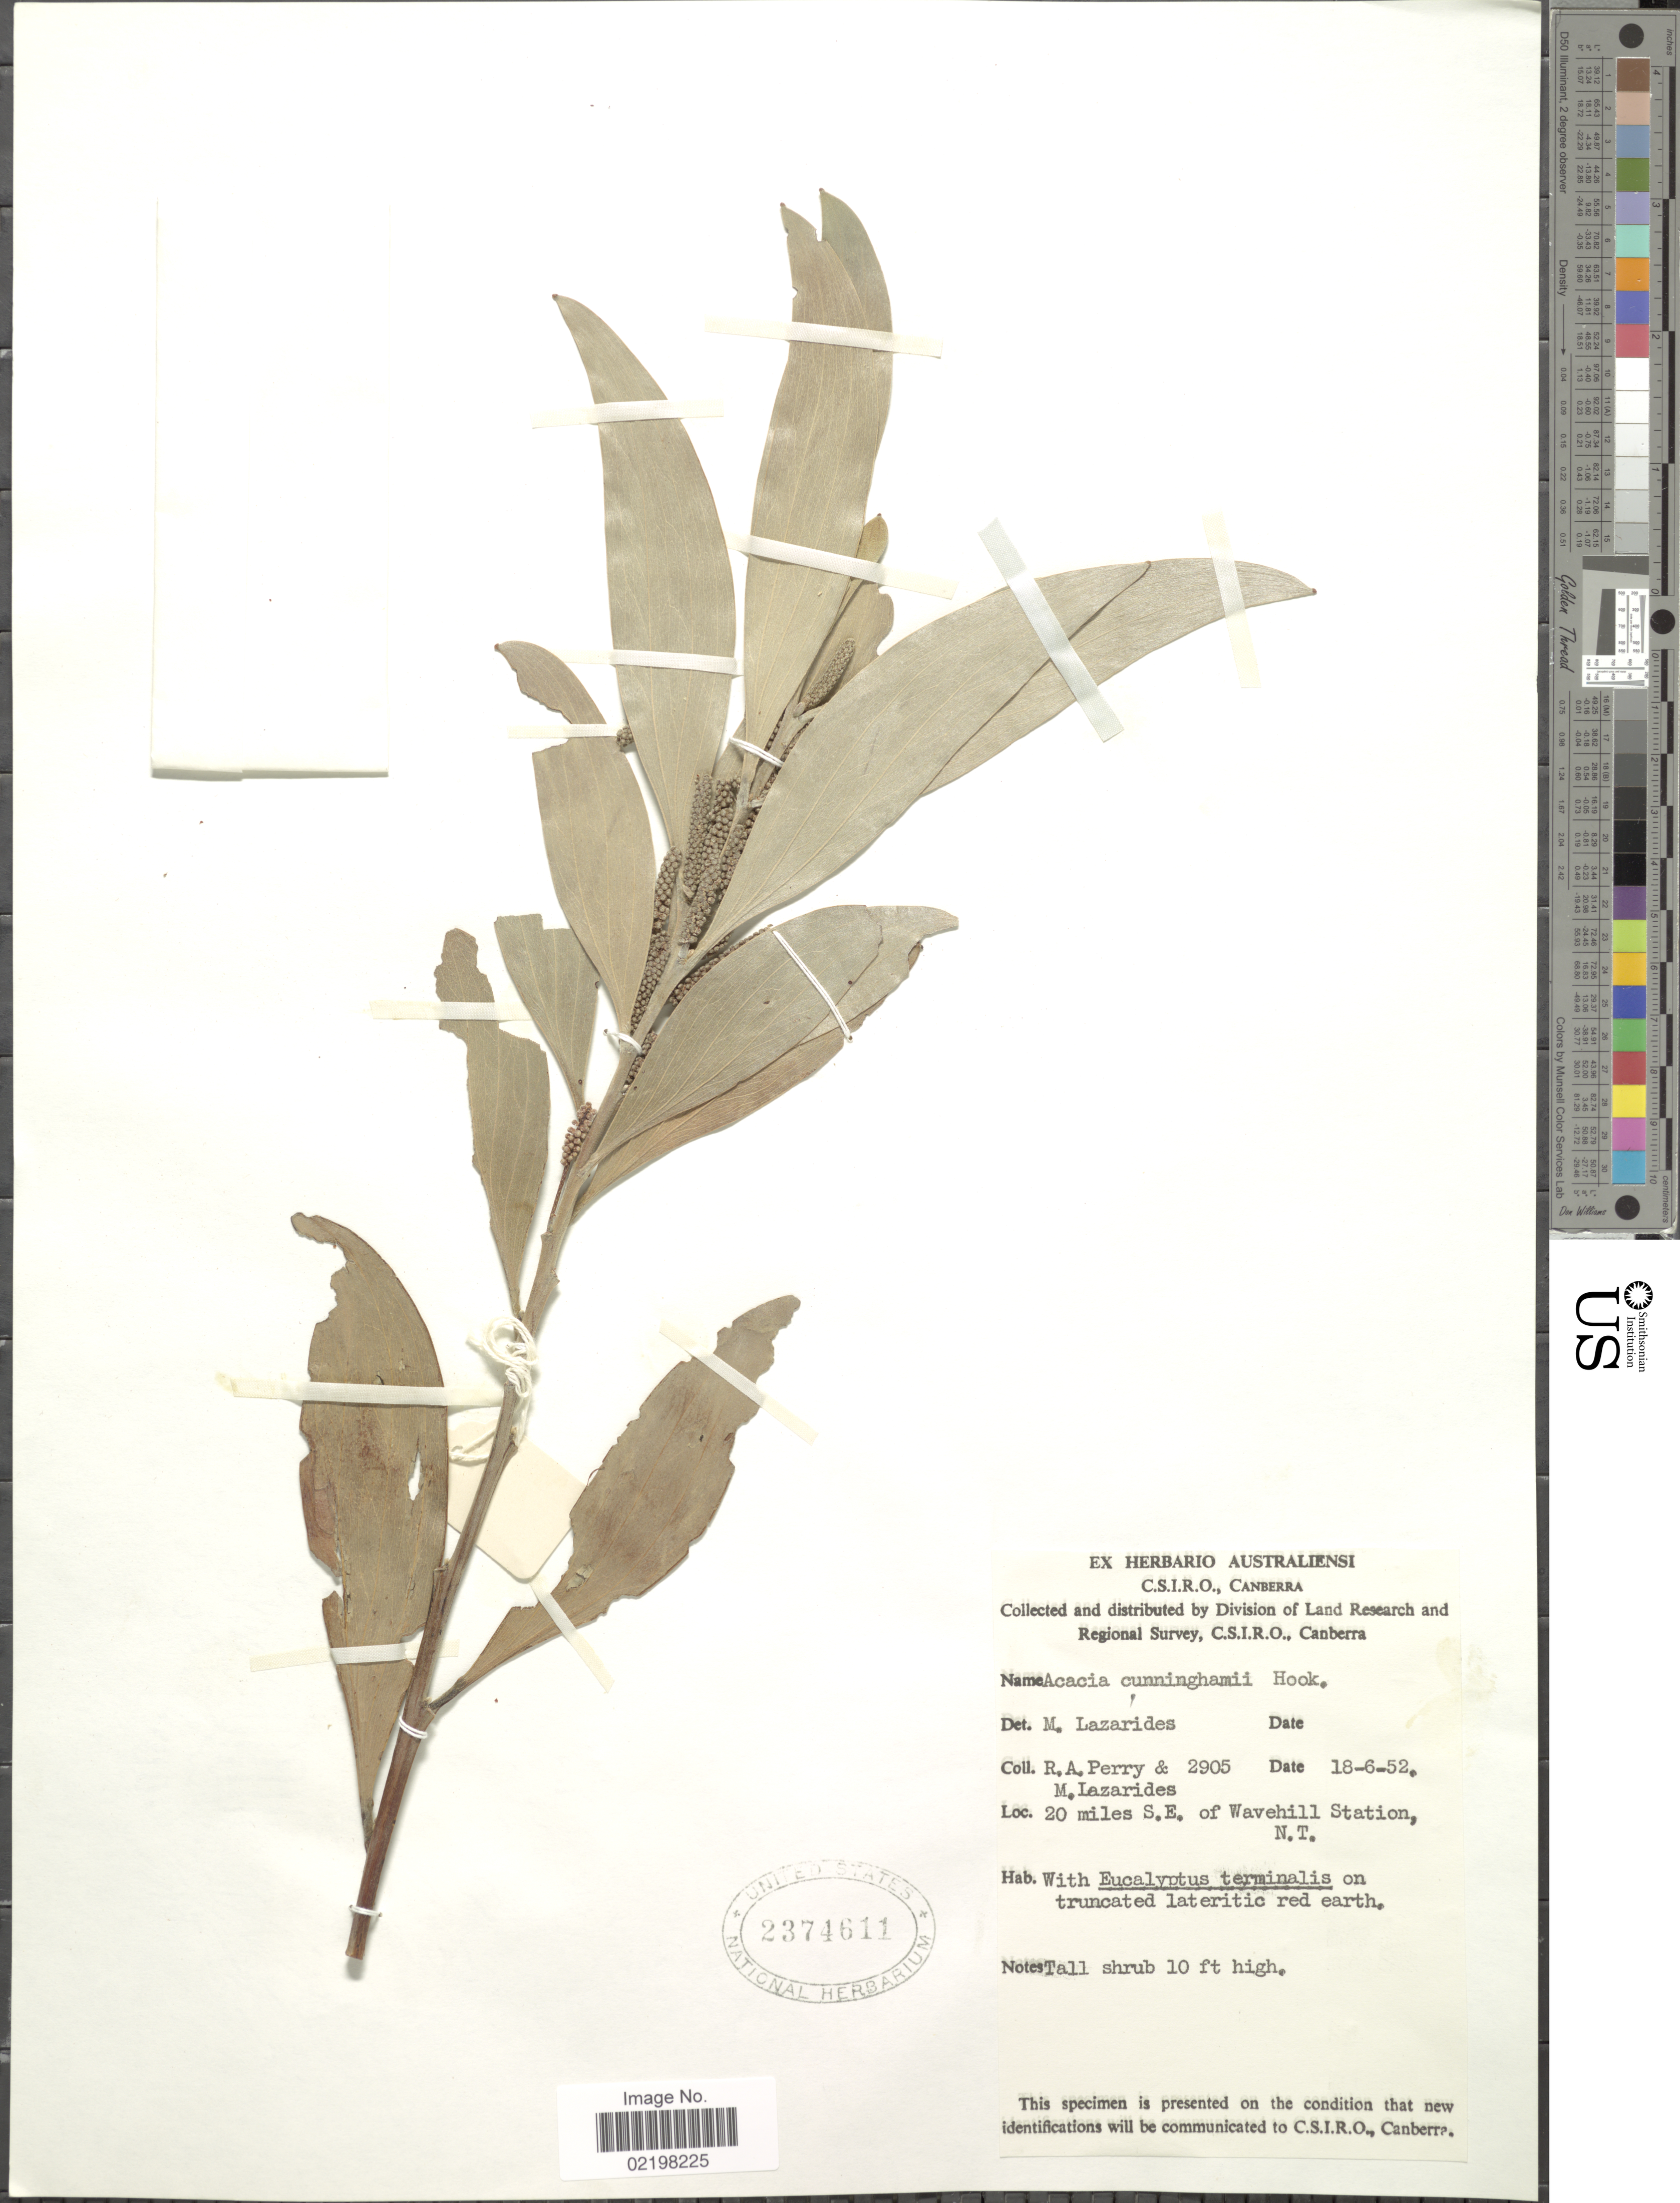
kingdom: Plantae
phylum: Tracheophyta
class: Magnoliopsida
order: Fabales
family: Fabaceae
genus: Acacia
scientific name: Acacia colei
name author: Maslin & L.A.J. Thomson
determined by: Maslin, B. R.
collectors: Perry, R. A. & M. Lazarides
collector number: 2905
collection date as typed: Transcribed d/m/y: 18/6/52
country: Australia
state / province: Northern Territory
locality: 20 miles S.E. of Wavehill Station,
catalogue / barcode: US 2374611